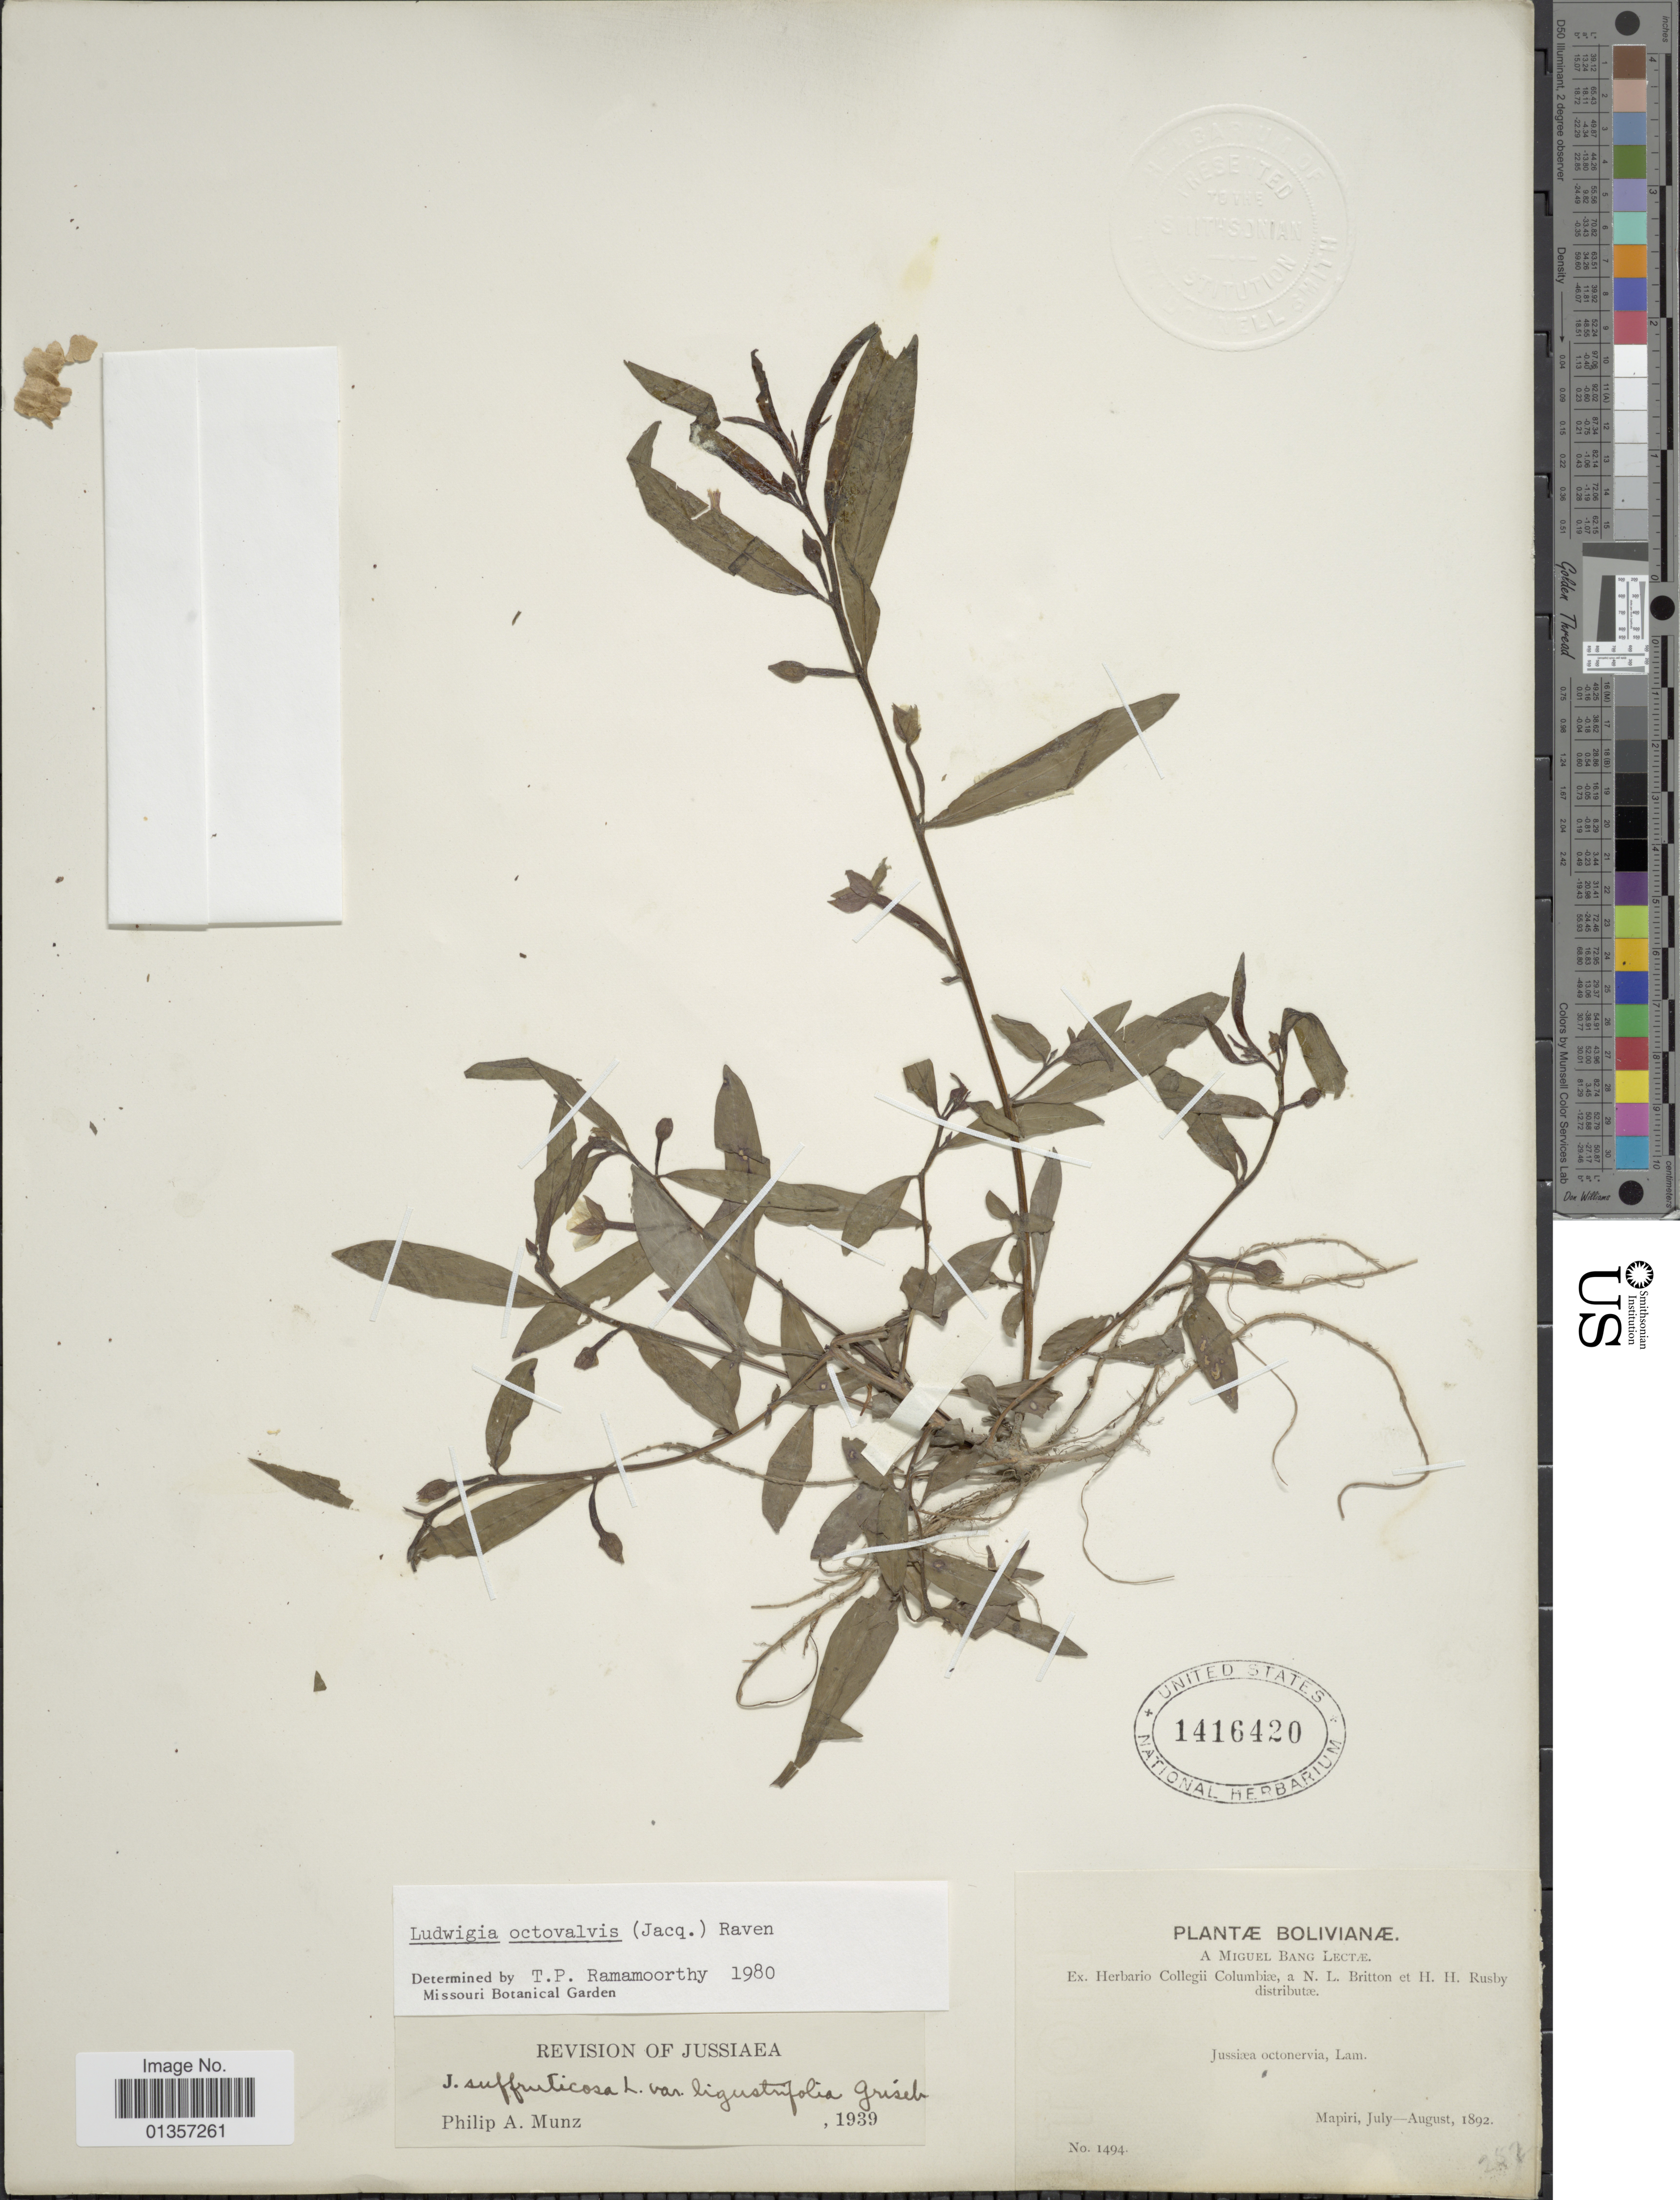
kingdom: Plantae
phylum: Tracheophyta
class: Magnoliopsida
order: Myrtales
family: Onagraceae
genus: Ludwigia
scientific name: Ludwigia octovalvis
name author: (Jacq.) P.H. Raven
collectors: N. Britton & H. H. Rusby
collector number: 1494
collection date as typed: July-August, 1892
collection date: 1892-07/1892-08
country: Bolivia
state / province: La Páz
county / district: Larecaja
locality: Mapiri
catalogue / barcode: US 1416420